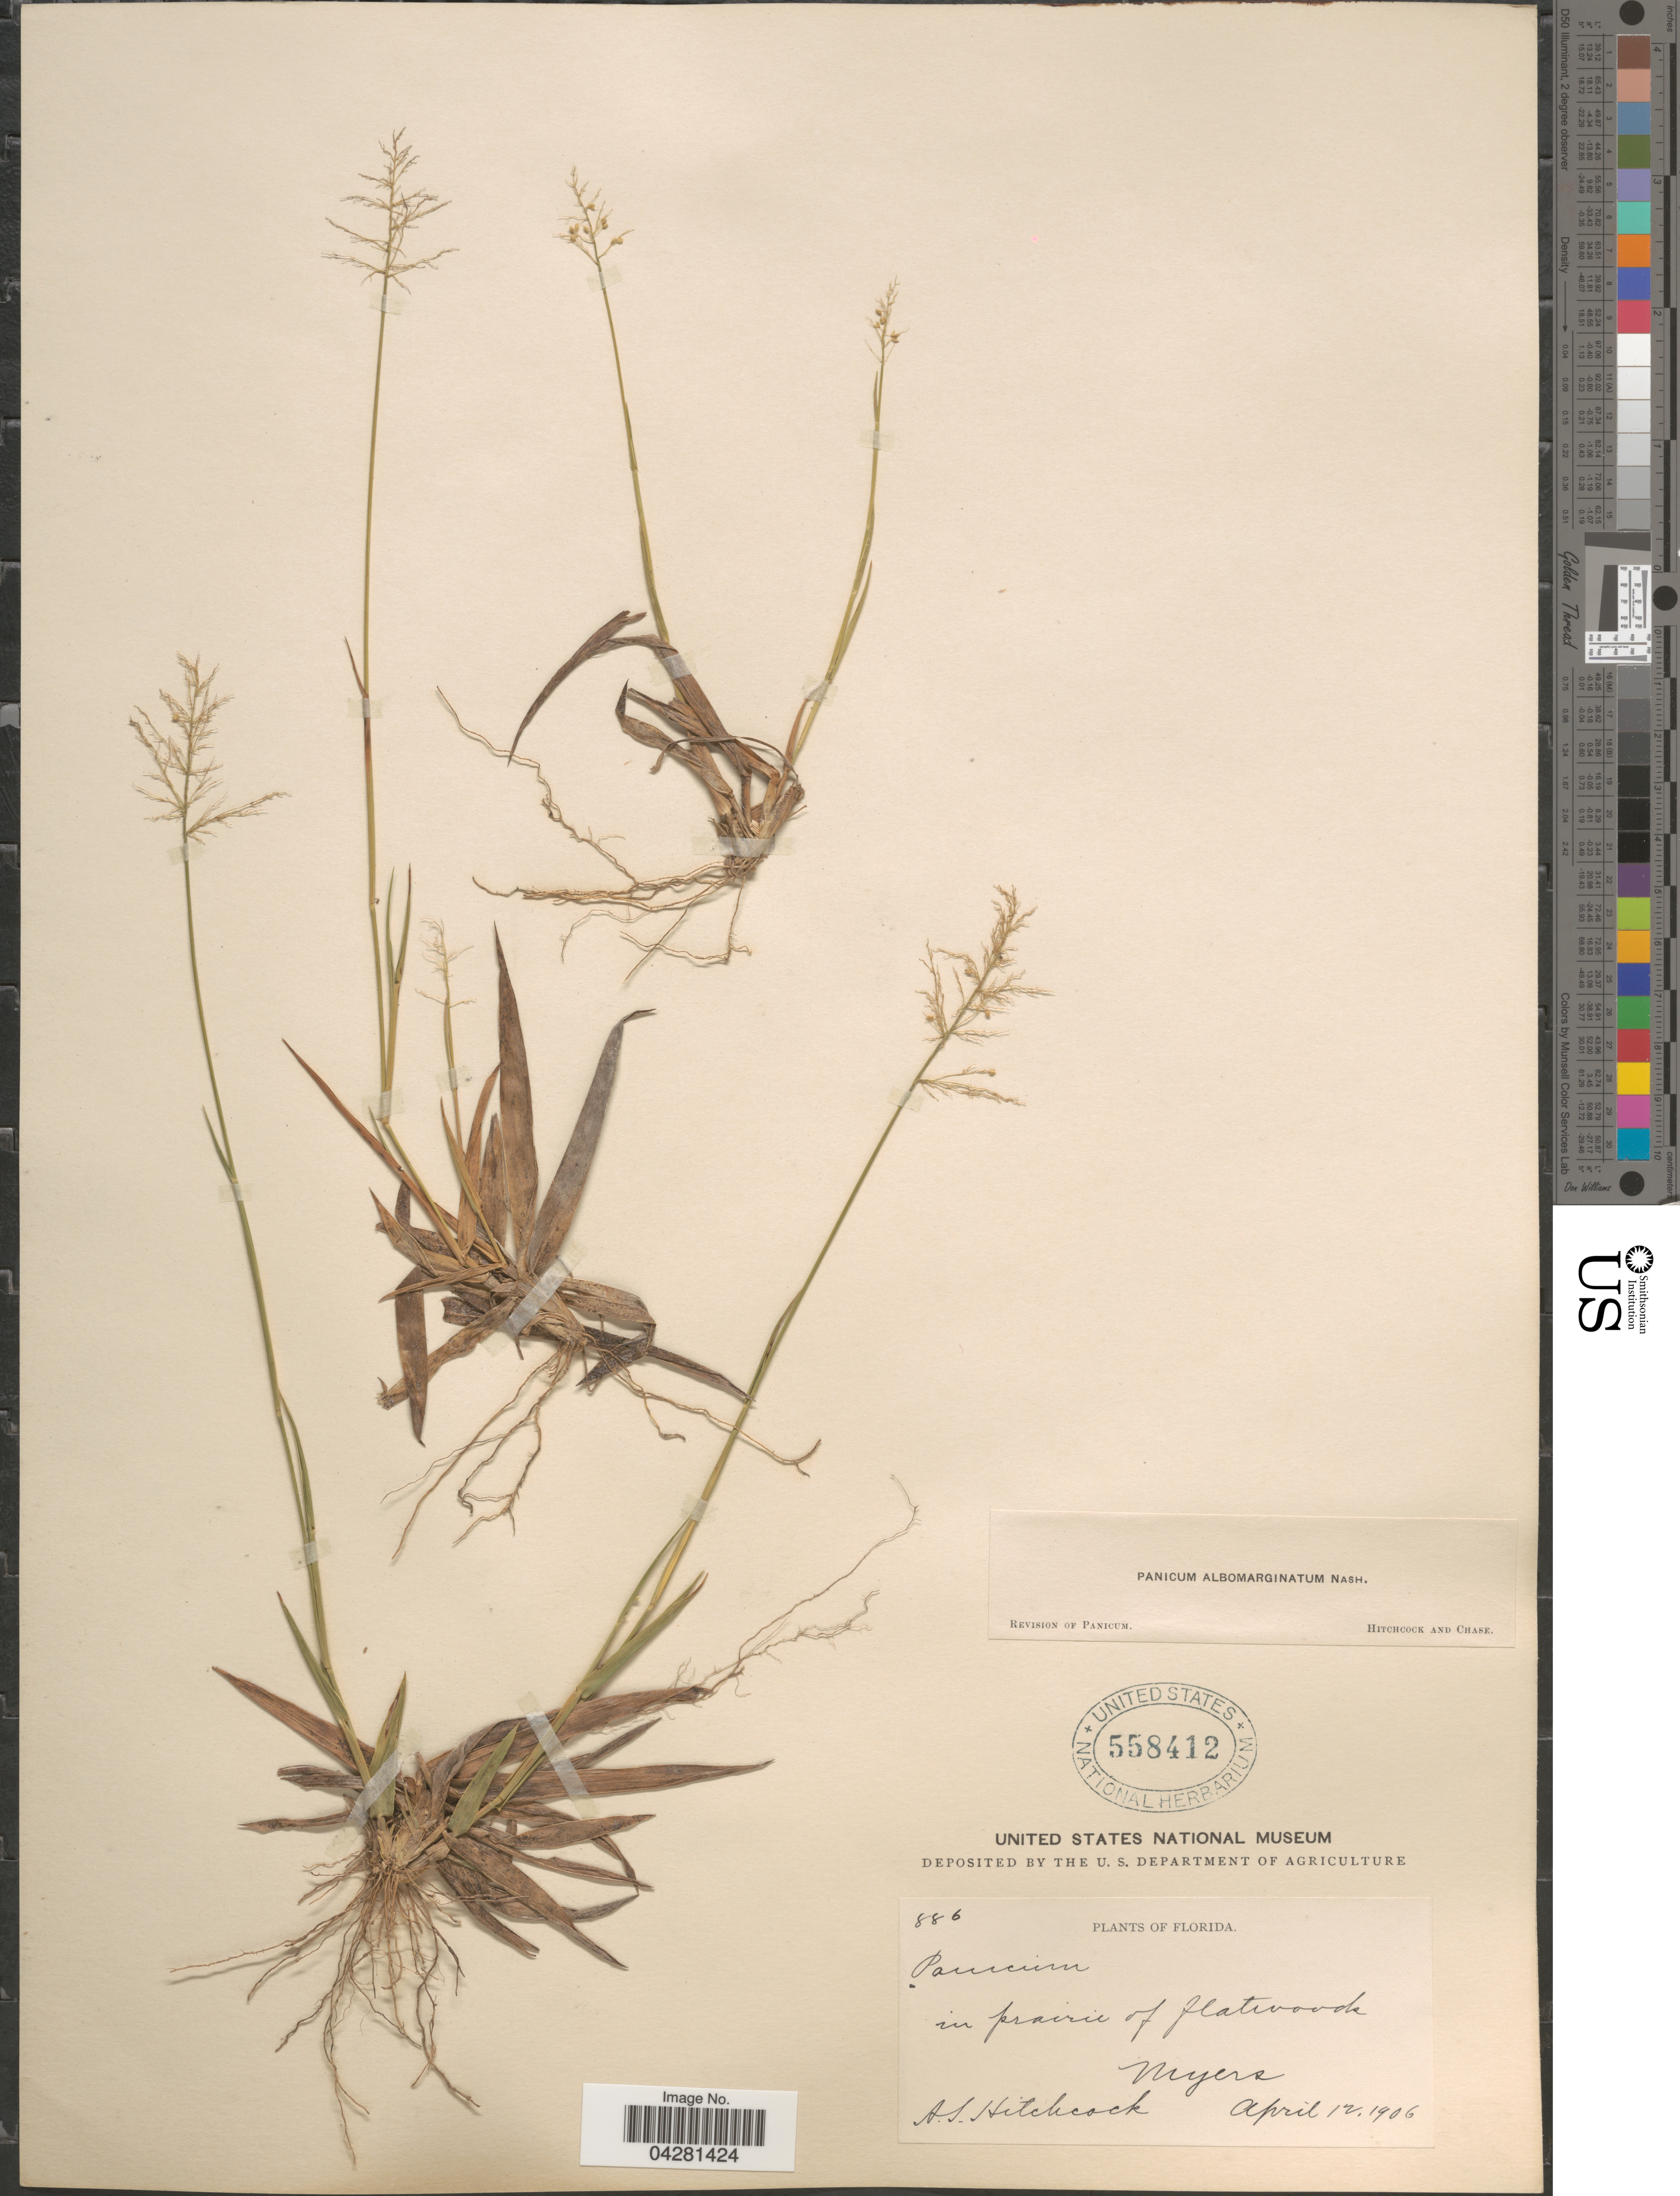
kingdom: Plantae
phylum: Tracheophyta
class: Liliopsida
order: Poales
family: Poaceae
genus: Dichanthelium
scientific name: Dichanthelium dichotomum var. unciphyllum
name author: (Trin.) Davidse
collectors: A. S. Hitchcock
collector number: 886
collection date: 1906-04-12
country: United States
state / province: Florida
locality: In prairie of flatwoods. Myers.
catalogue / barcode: US 558412